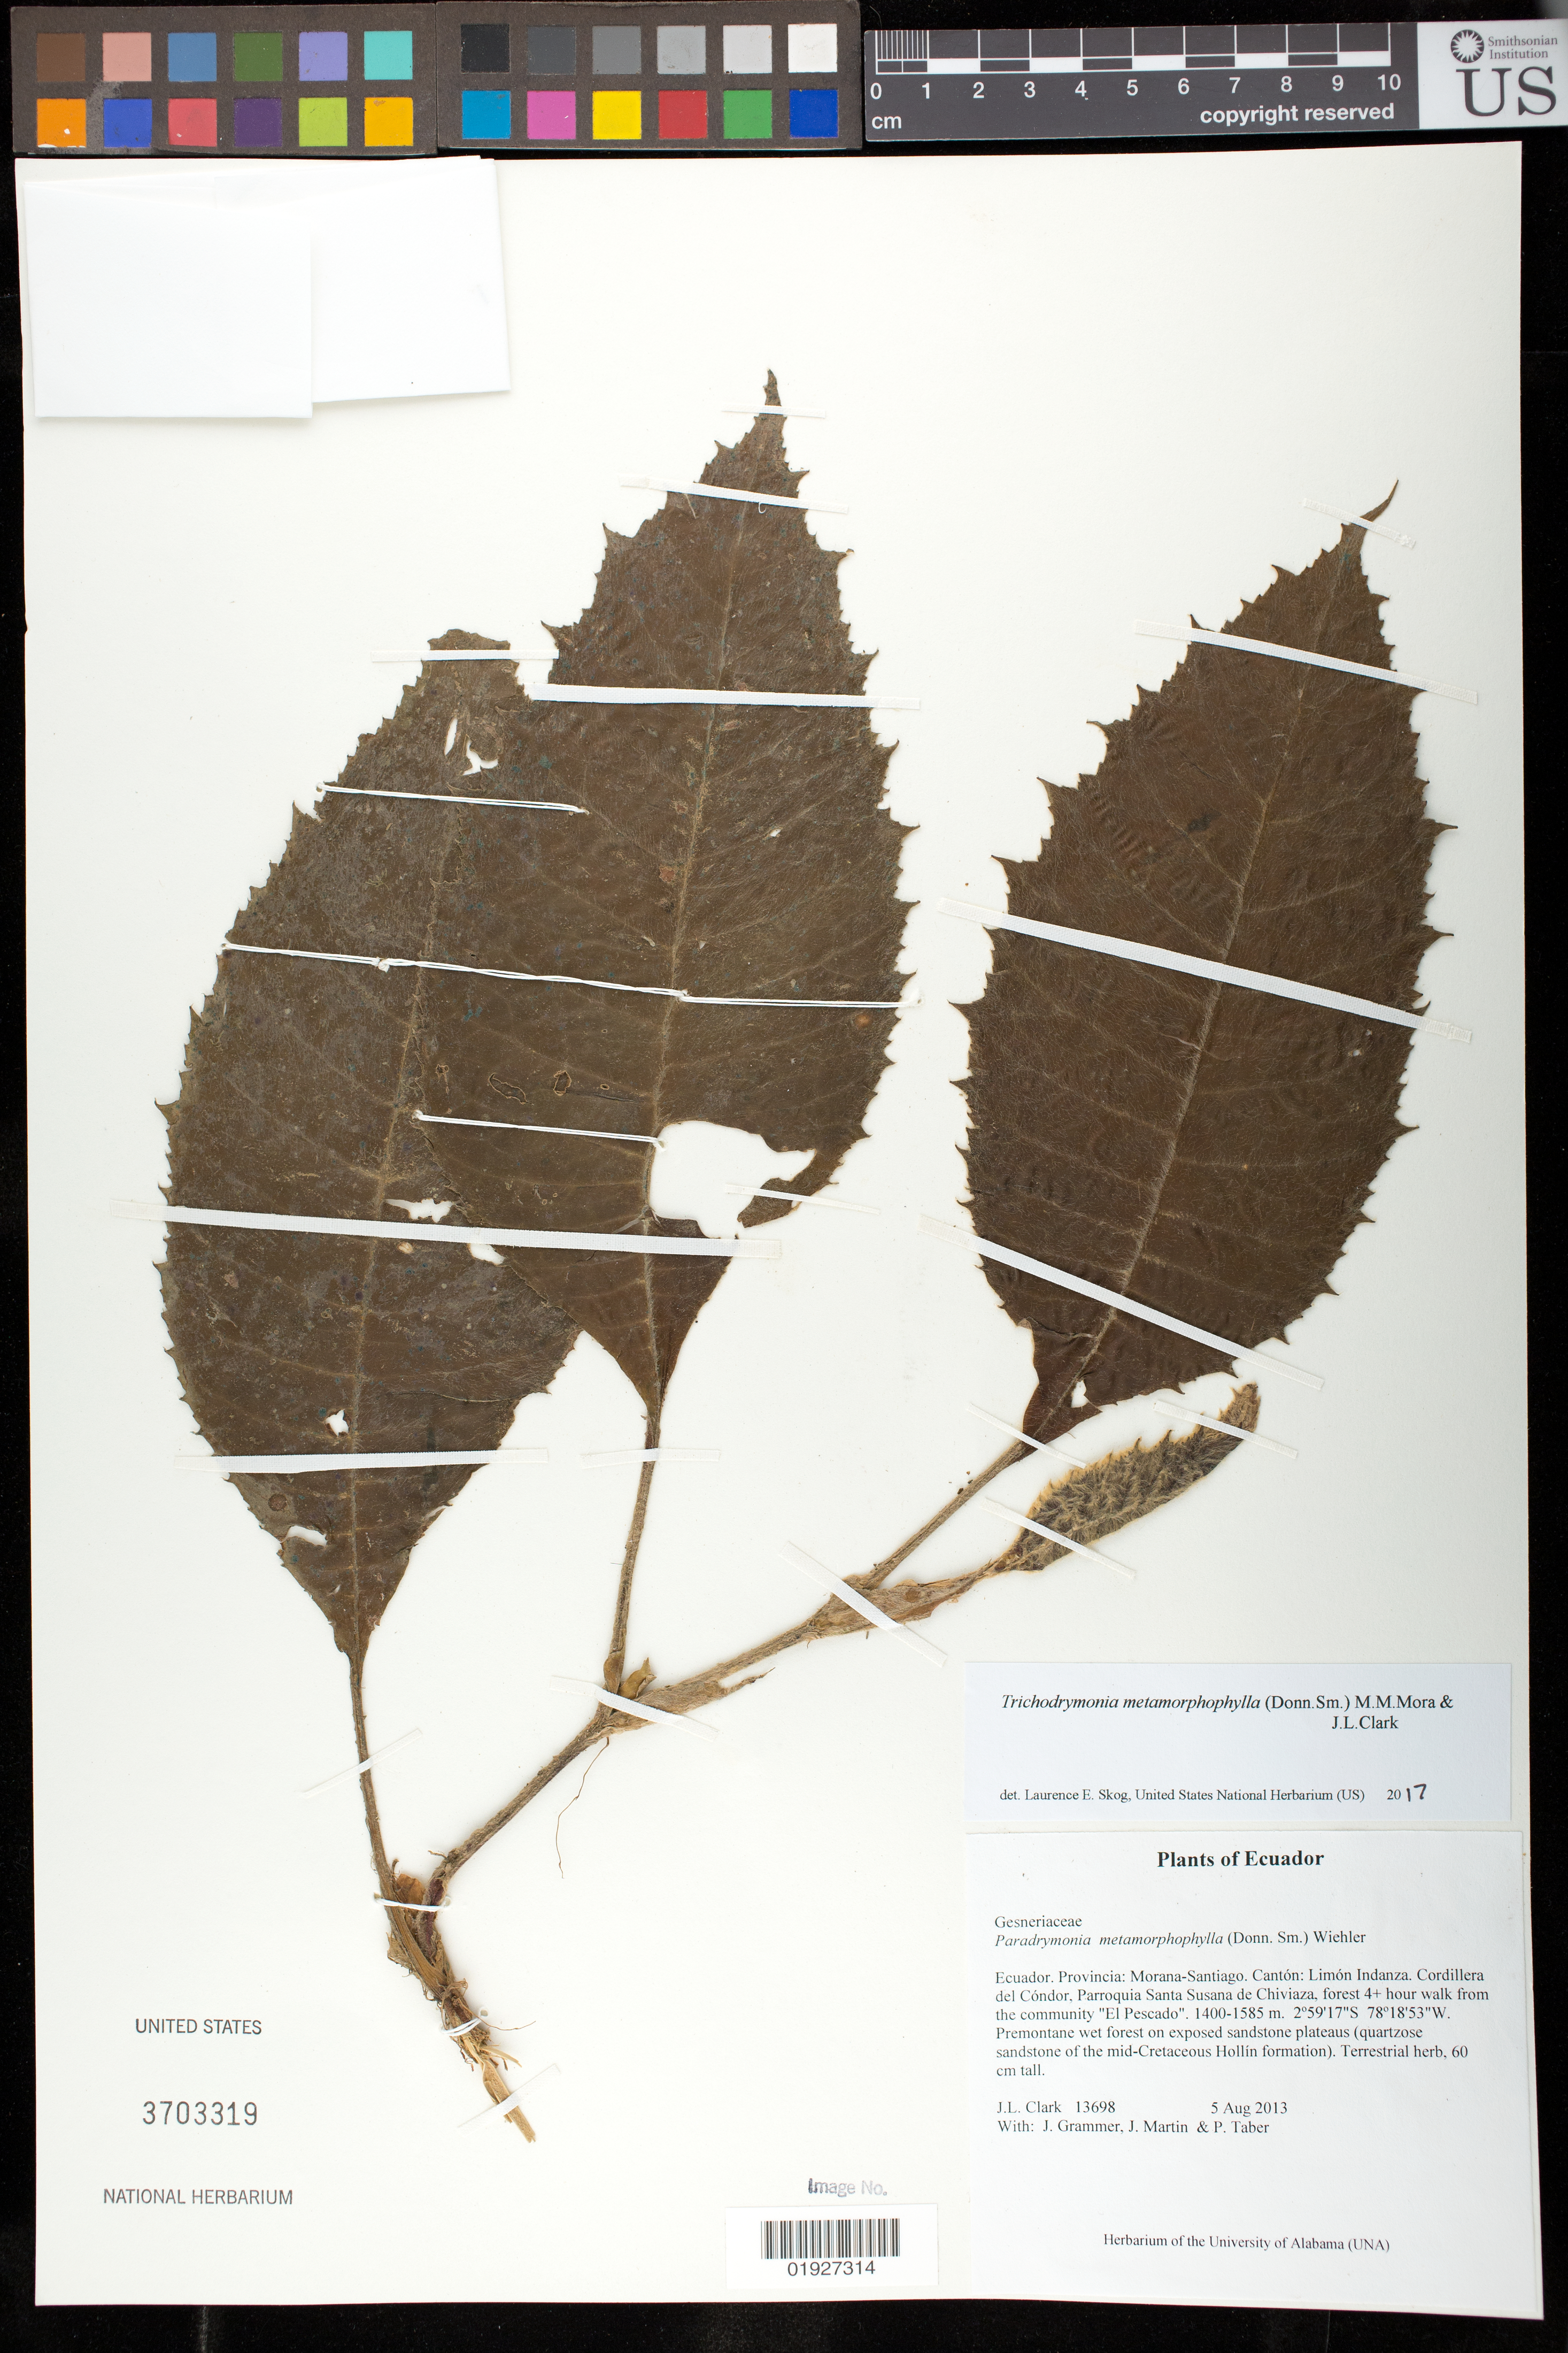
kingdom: Plantae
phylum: Tracheophyta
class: Magnoliopsida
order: Lamiales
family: Gesneriaceae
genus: Trichodrymonia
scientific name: Trichodrymonia metamorphophylla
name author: (Donn. Sm.) M.M. Mora & J.L. Clark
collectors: J. L. Clark, J. Grammer, J. Martin & P. Taber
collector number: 13698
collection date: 2013-08-05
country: Ecuador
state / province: Morona-Santiago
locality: Canton: Limon Indanza. Cordillera del Condor, Parroquia Santa Susana de Chiviaza, forest 4+ hours walk from the community "El Pescado".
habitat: Premontane wet forest on exposed sandstone plateaus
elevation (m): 1400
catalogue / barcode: US 3703319